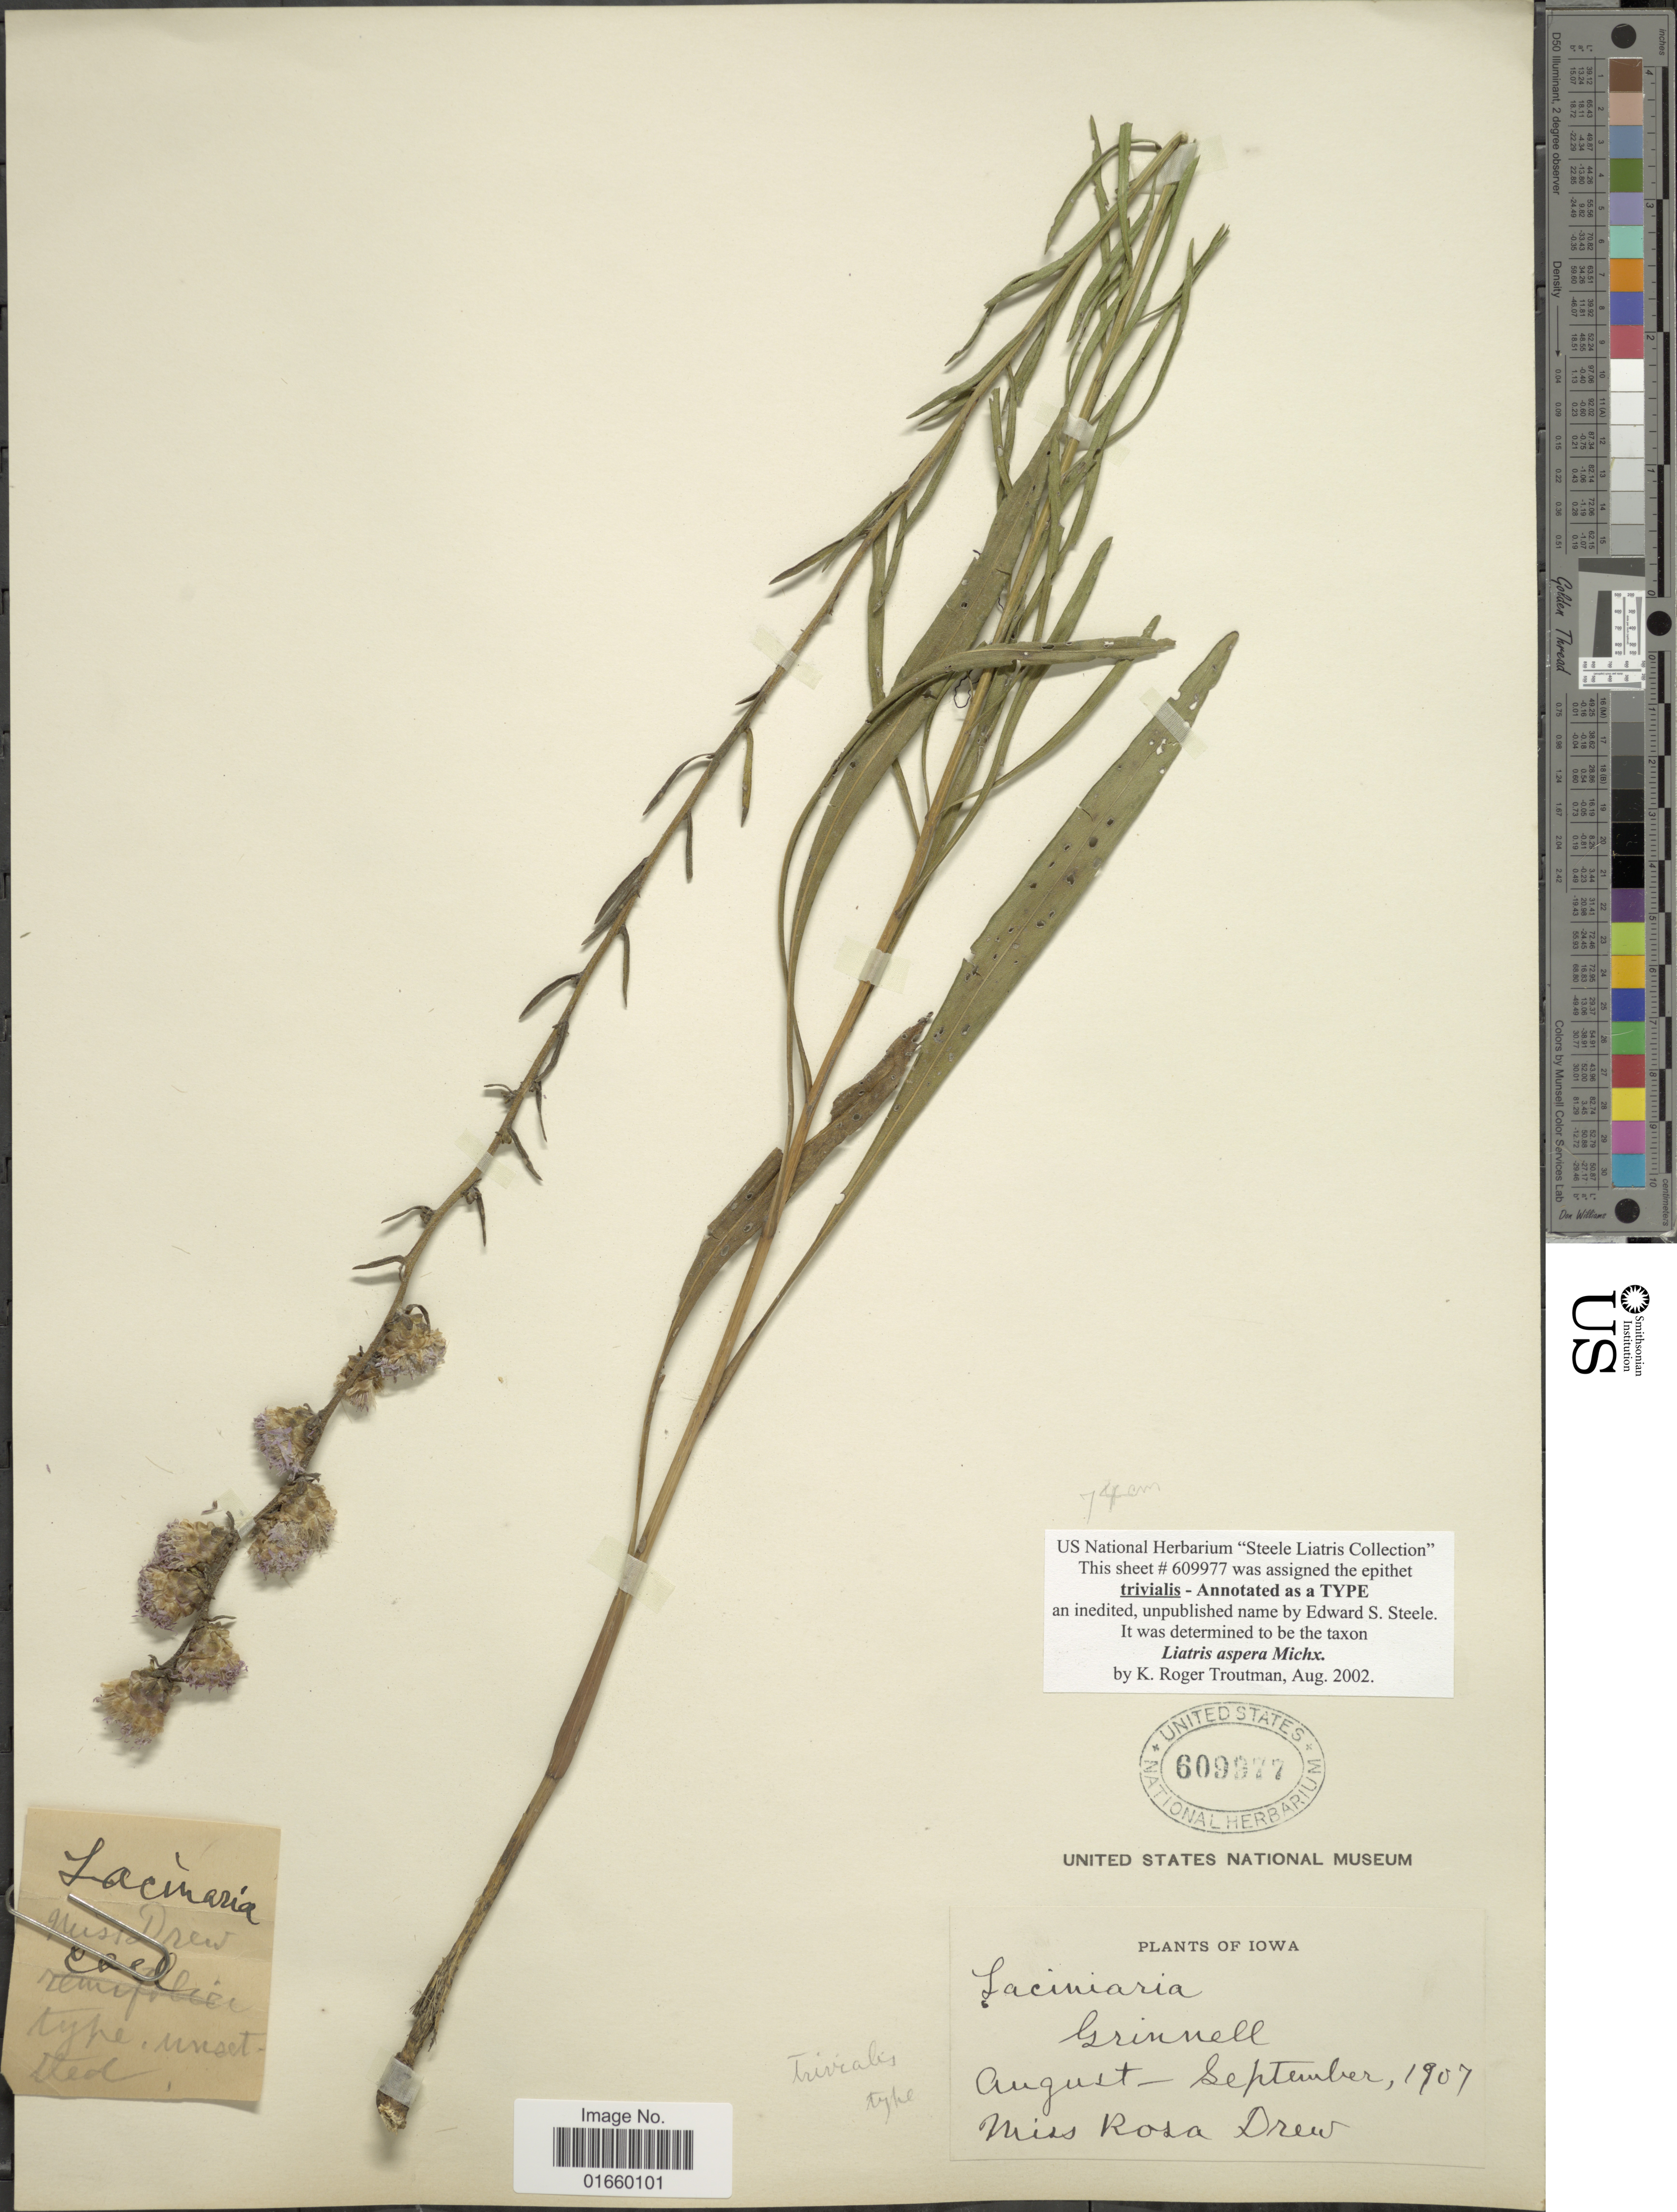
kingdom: Plantae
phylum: Tracheophyta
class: Magnoliopsida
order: Asterales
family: Asteraceae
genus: Liatris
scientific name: Liatris aspera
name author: Michx.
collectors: R. Drew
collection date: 1907-08/1907-09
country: United States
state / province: Iowa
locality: Grinnell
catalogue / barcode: US 609977